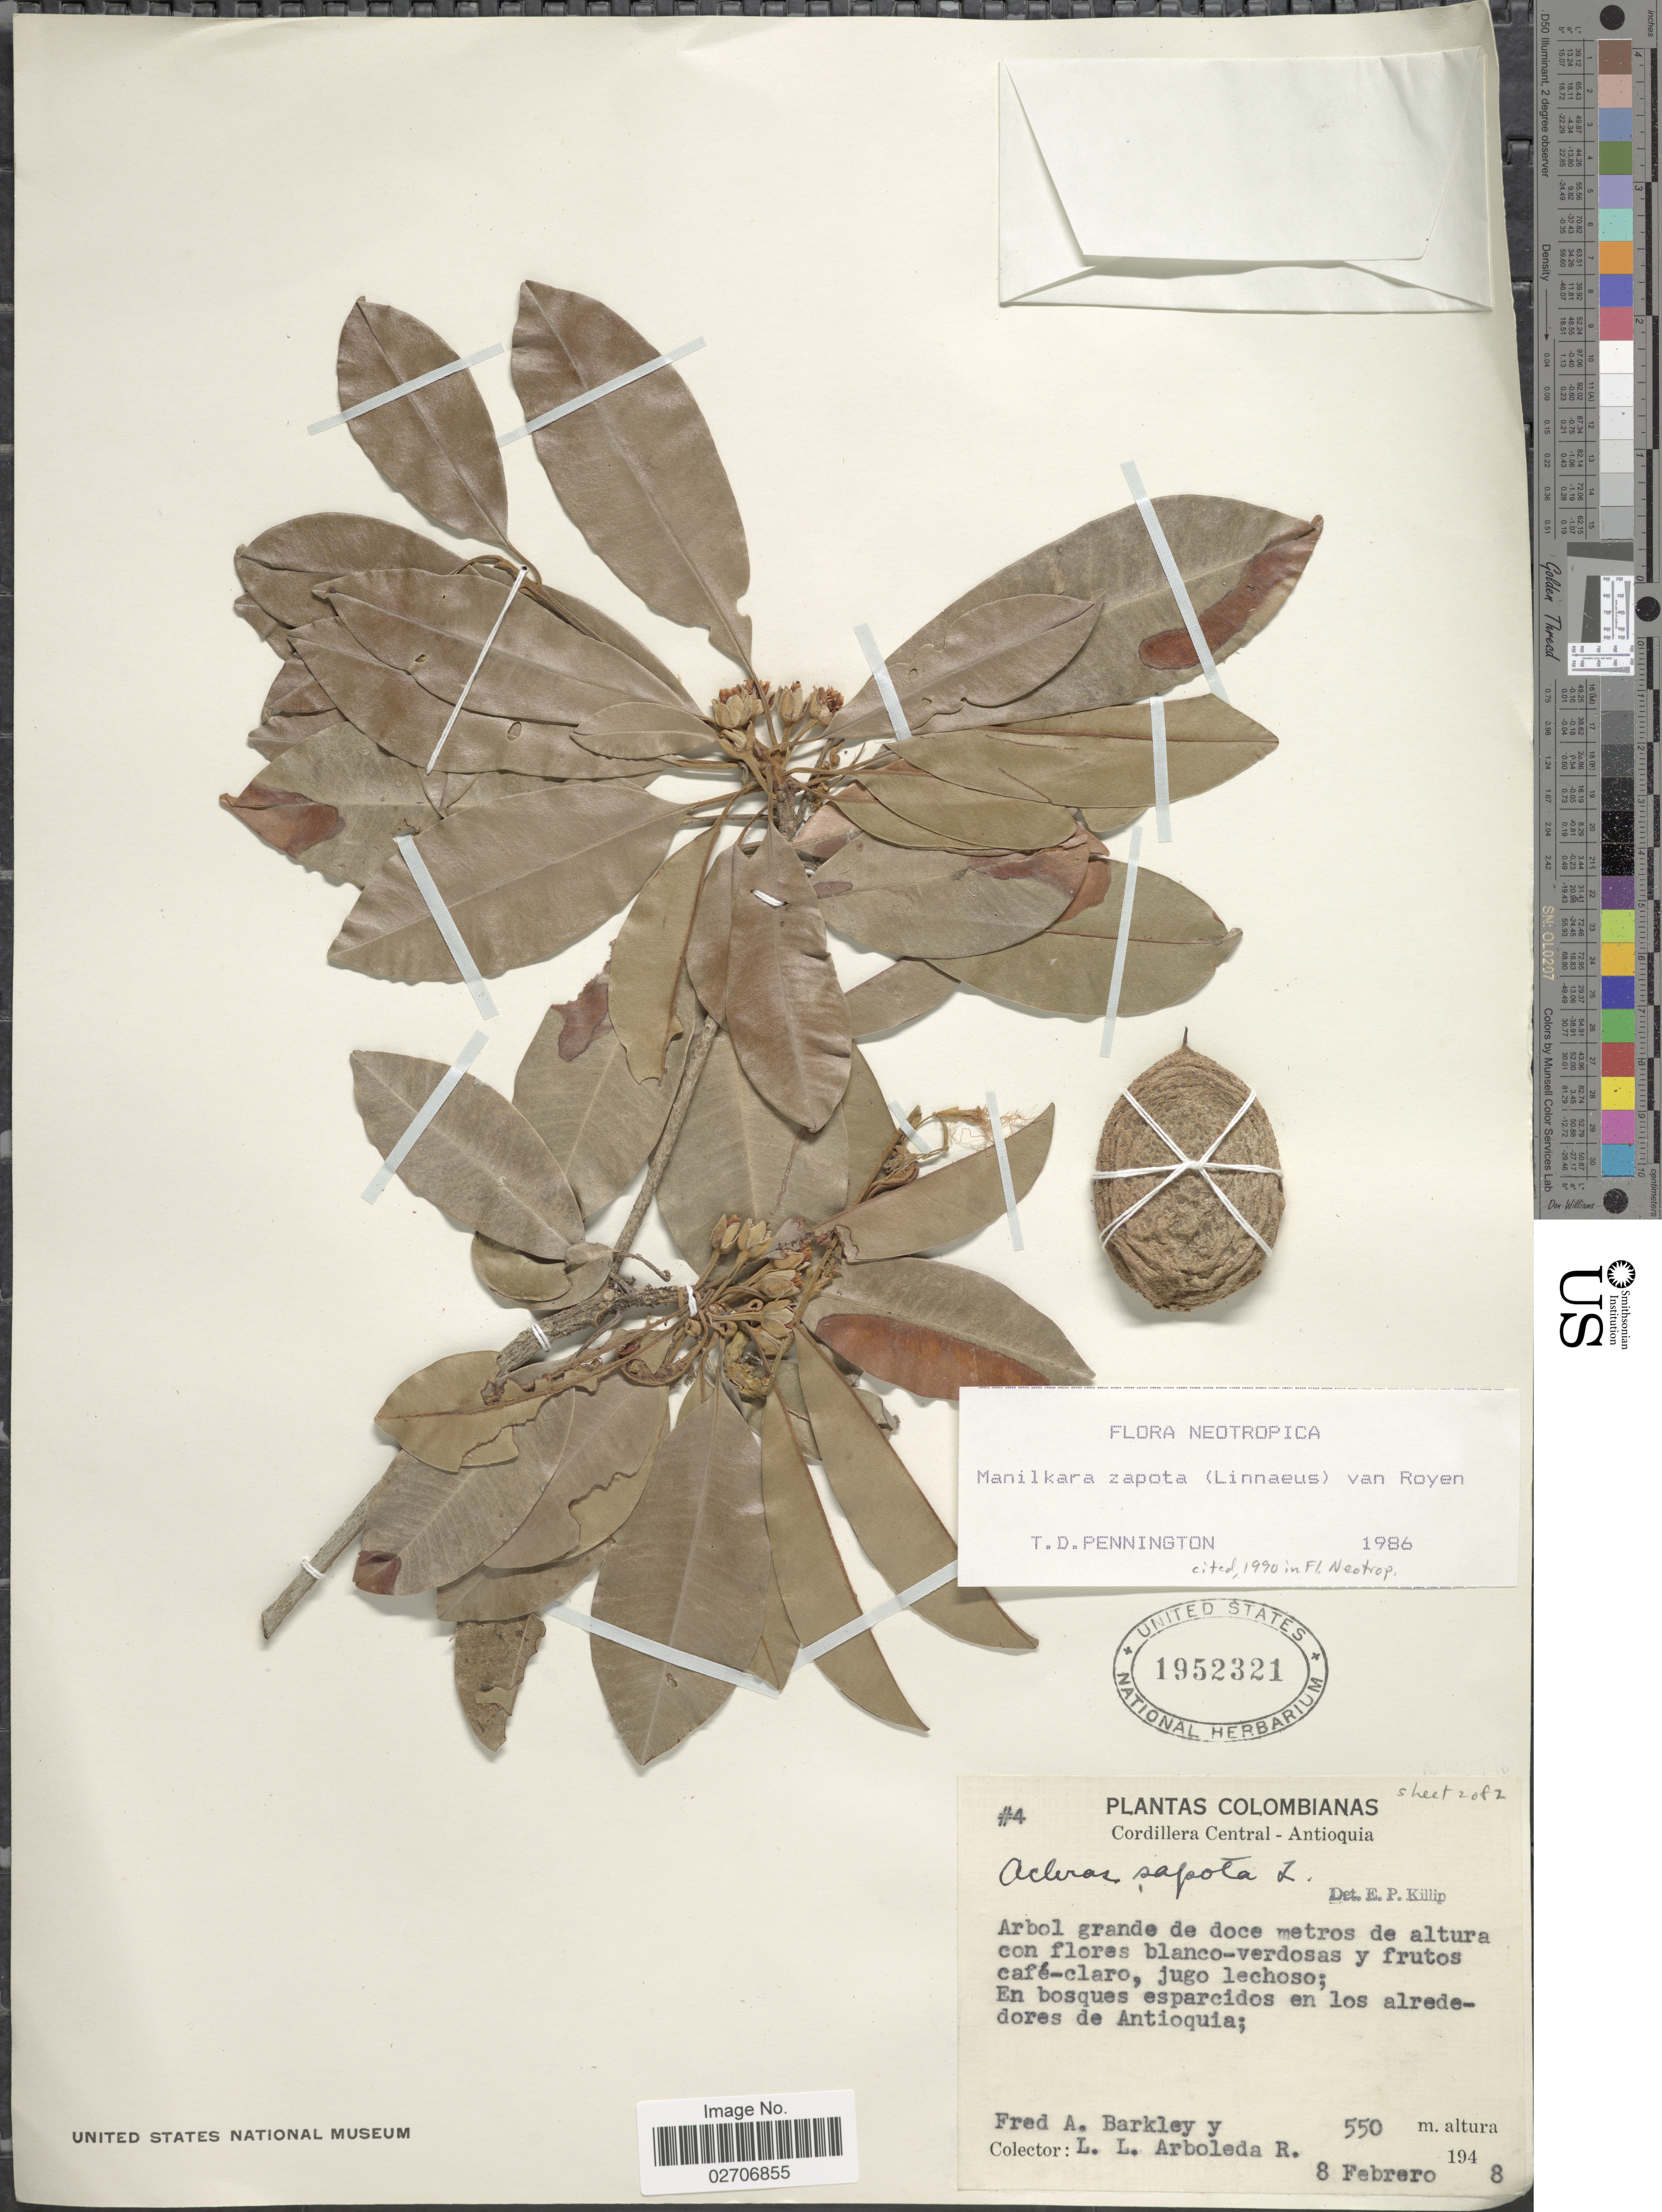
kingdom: Plantae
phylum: Tracheophyta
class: Magnoliopsida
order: Ericales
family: Sapotaceae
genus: Manilkara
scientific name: Manilkara zapota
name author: (L.) P. Royen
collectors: F. A. Barkley & L. Arboleda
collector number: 4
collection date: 1948-02-08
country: Colombia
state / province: Antioquia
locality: Cordillera Central, en bosques esparcidos en los alrededores de Antioquia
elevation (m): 550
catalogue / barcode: US 1952321